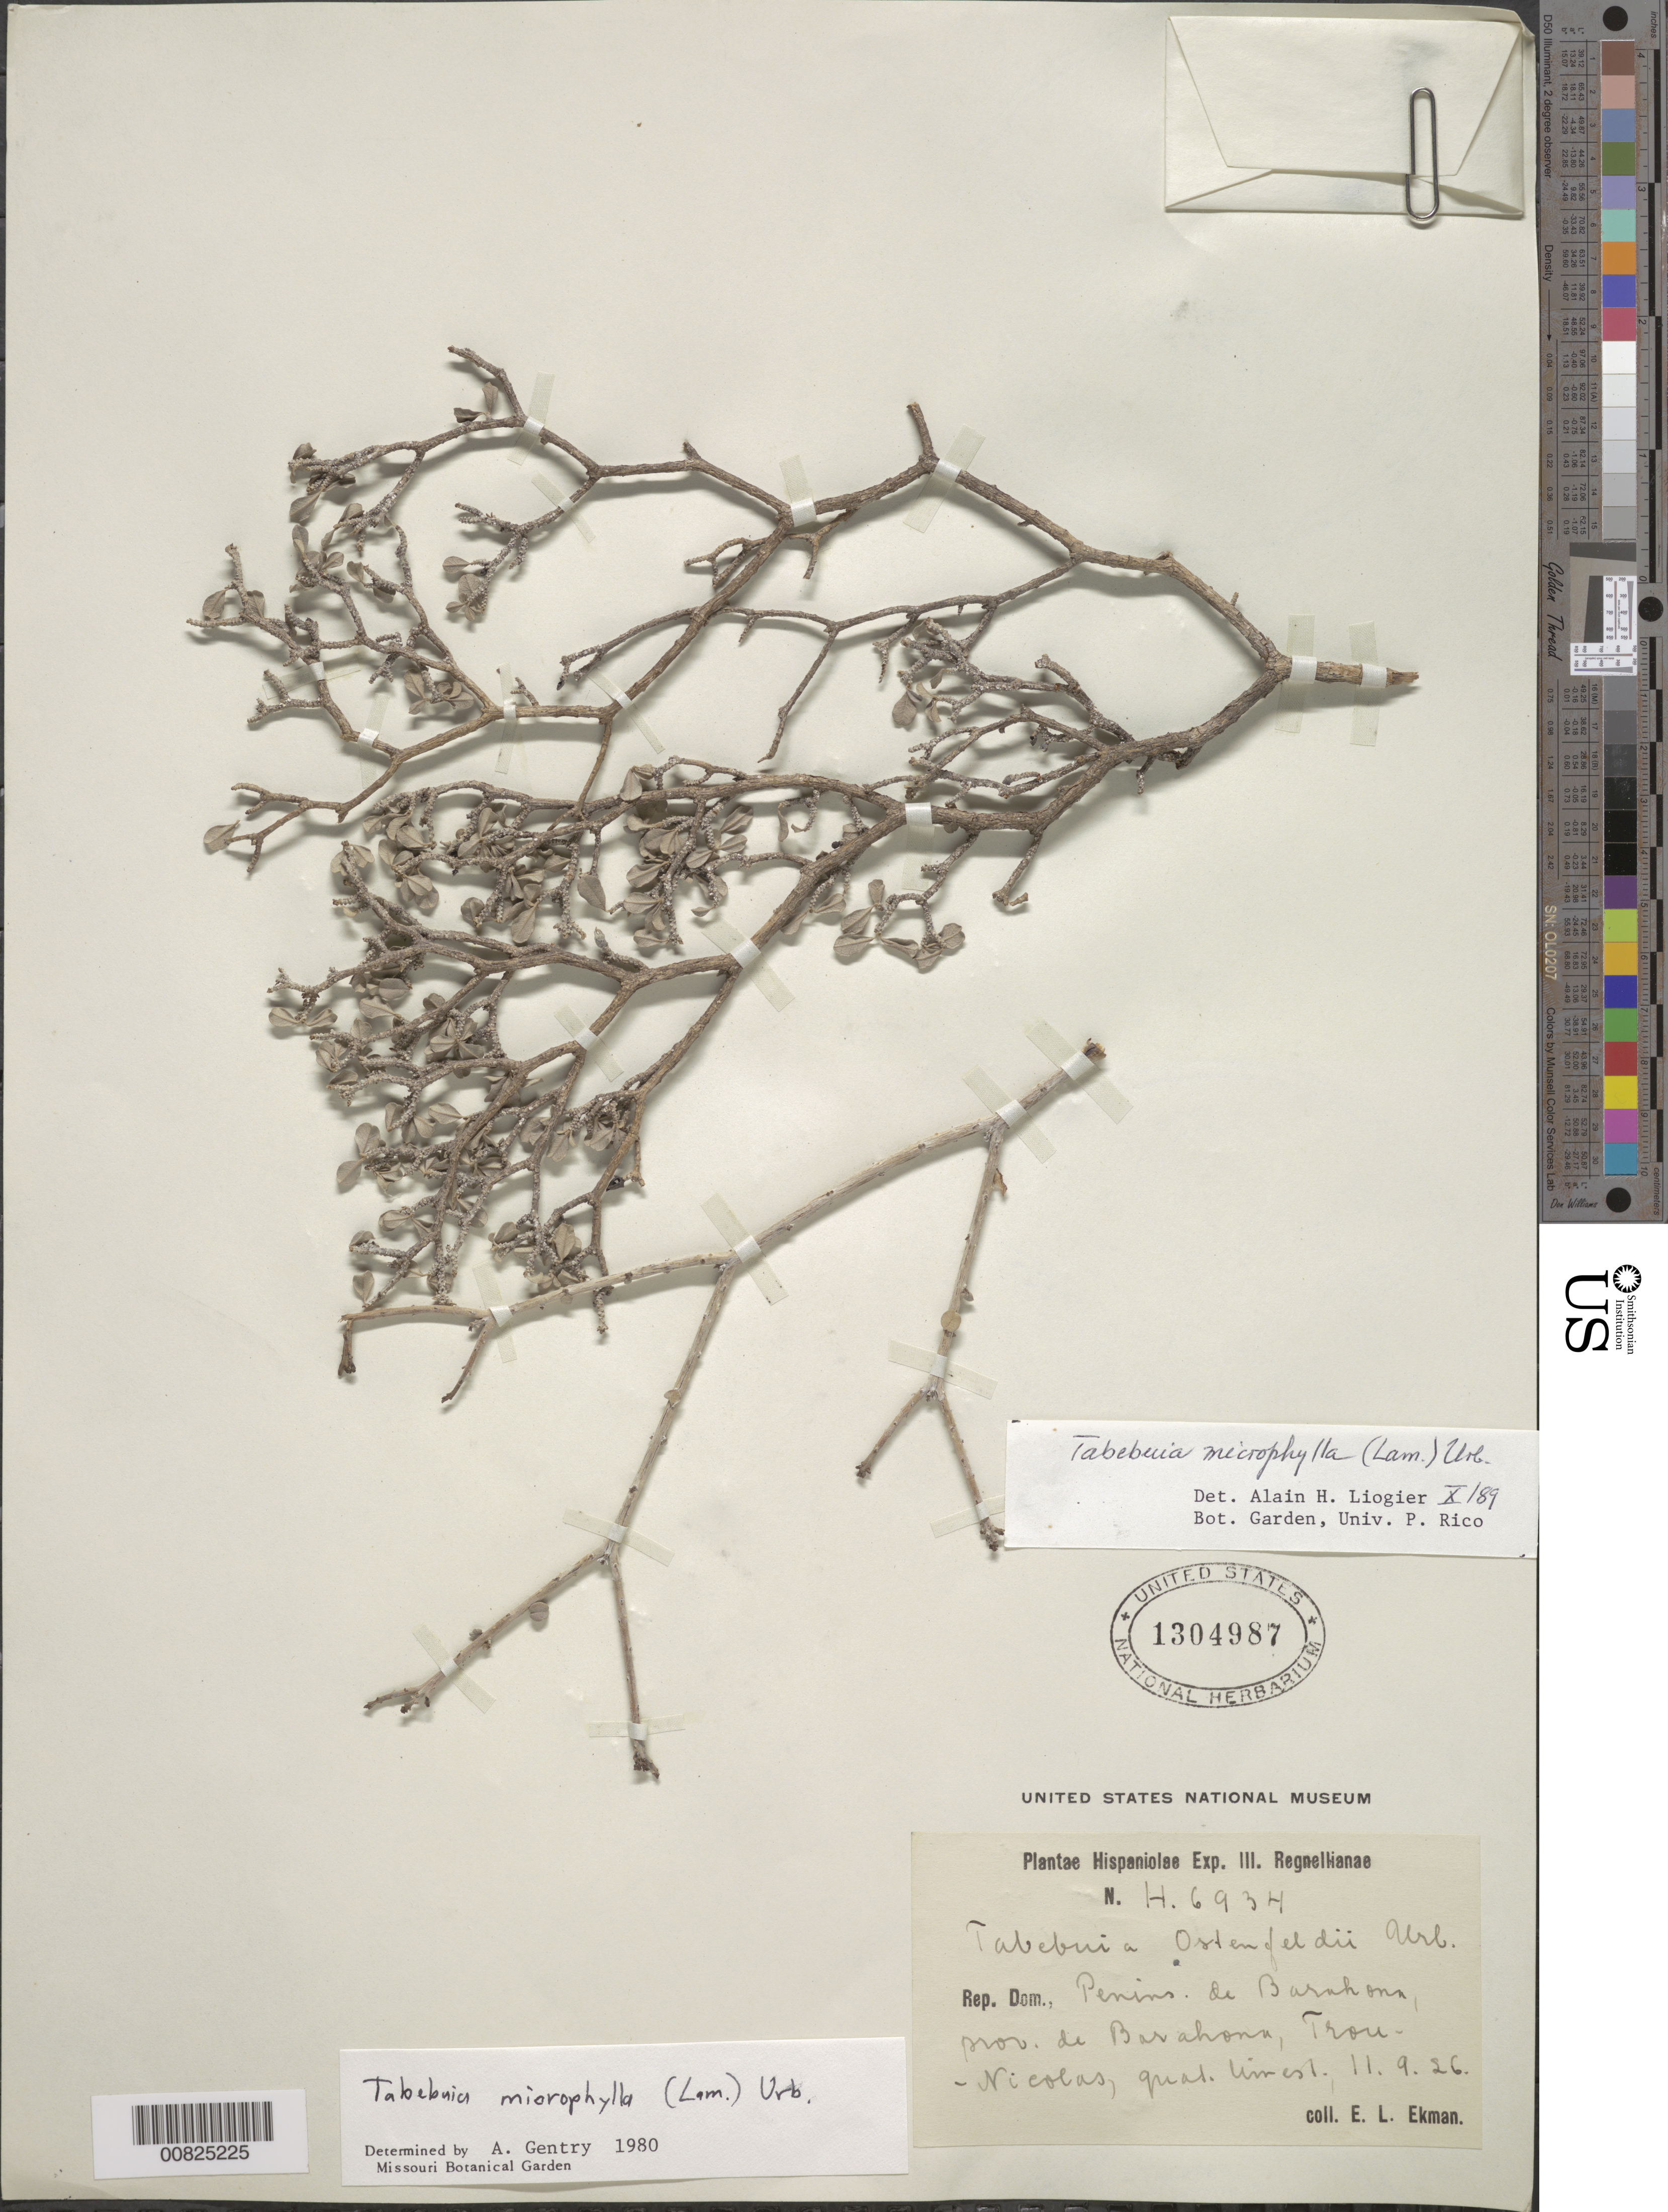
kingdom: Plantae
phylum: Tracheophyta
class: Magnoliopsida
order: Lamiales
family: Bignoniaceae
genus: Tabebuia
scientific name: Tabebuia microphylla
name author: (Lam.) Urb.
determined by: Liogier, Alain H.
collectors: E. L. Ekman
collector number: H 6934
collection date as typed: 11 Sep 1926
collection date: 1926-09-11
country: Dominican Republic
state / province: Barahona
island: Hispaniola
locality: Trou-Nicolas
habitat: Limestone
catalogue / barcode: US 1304987